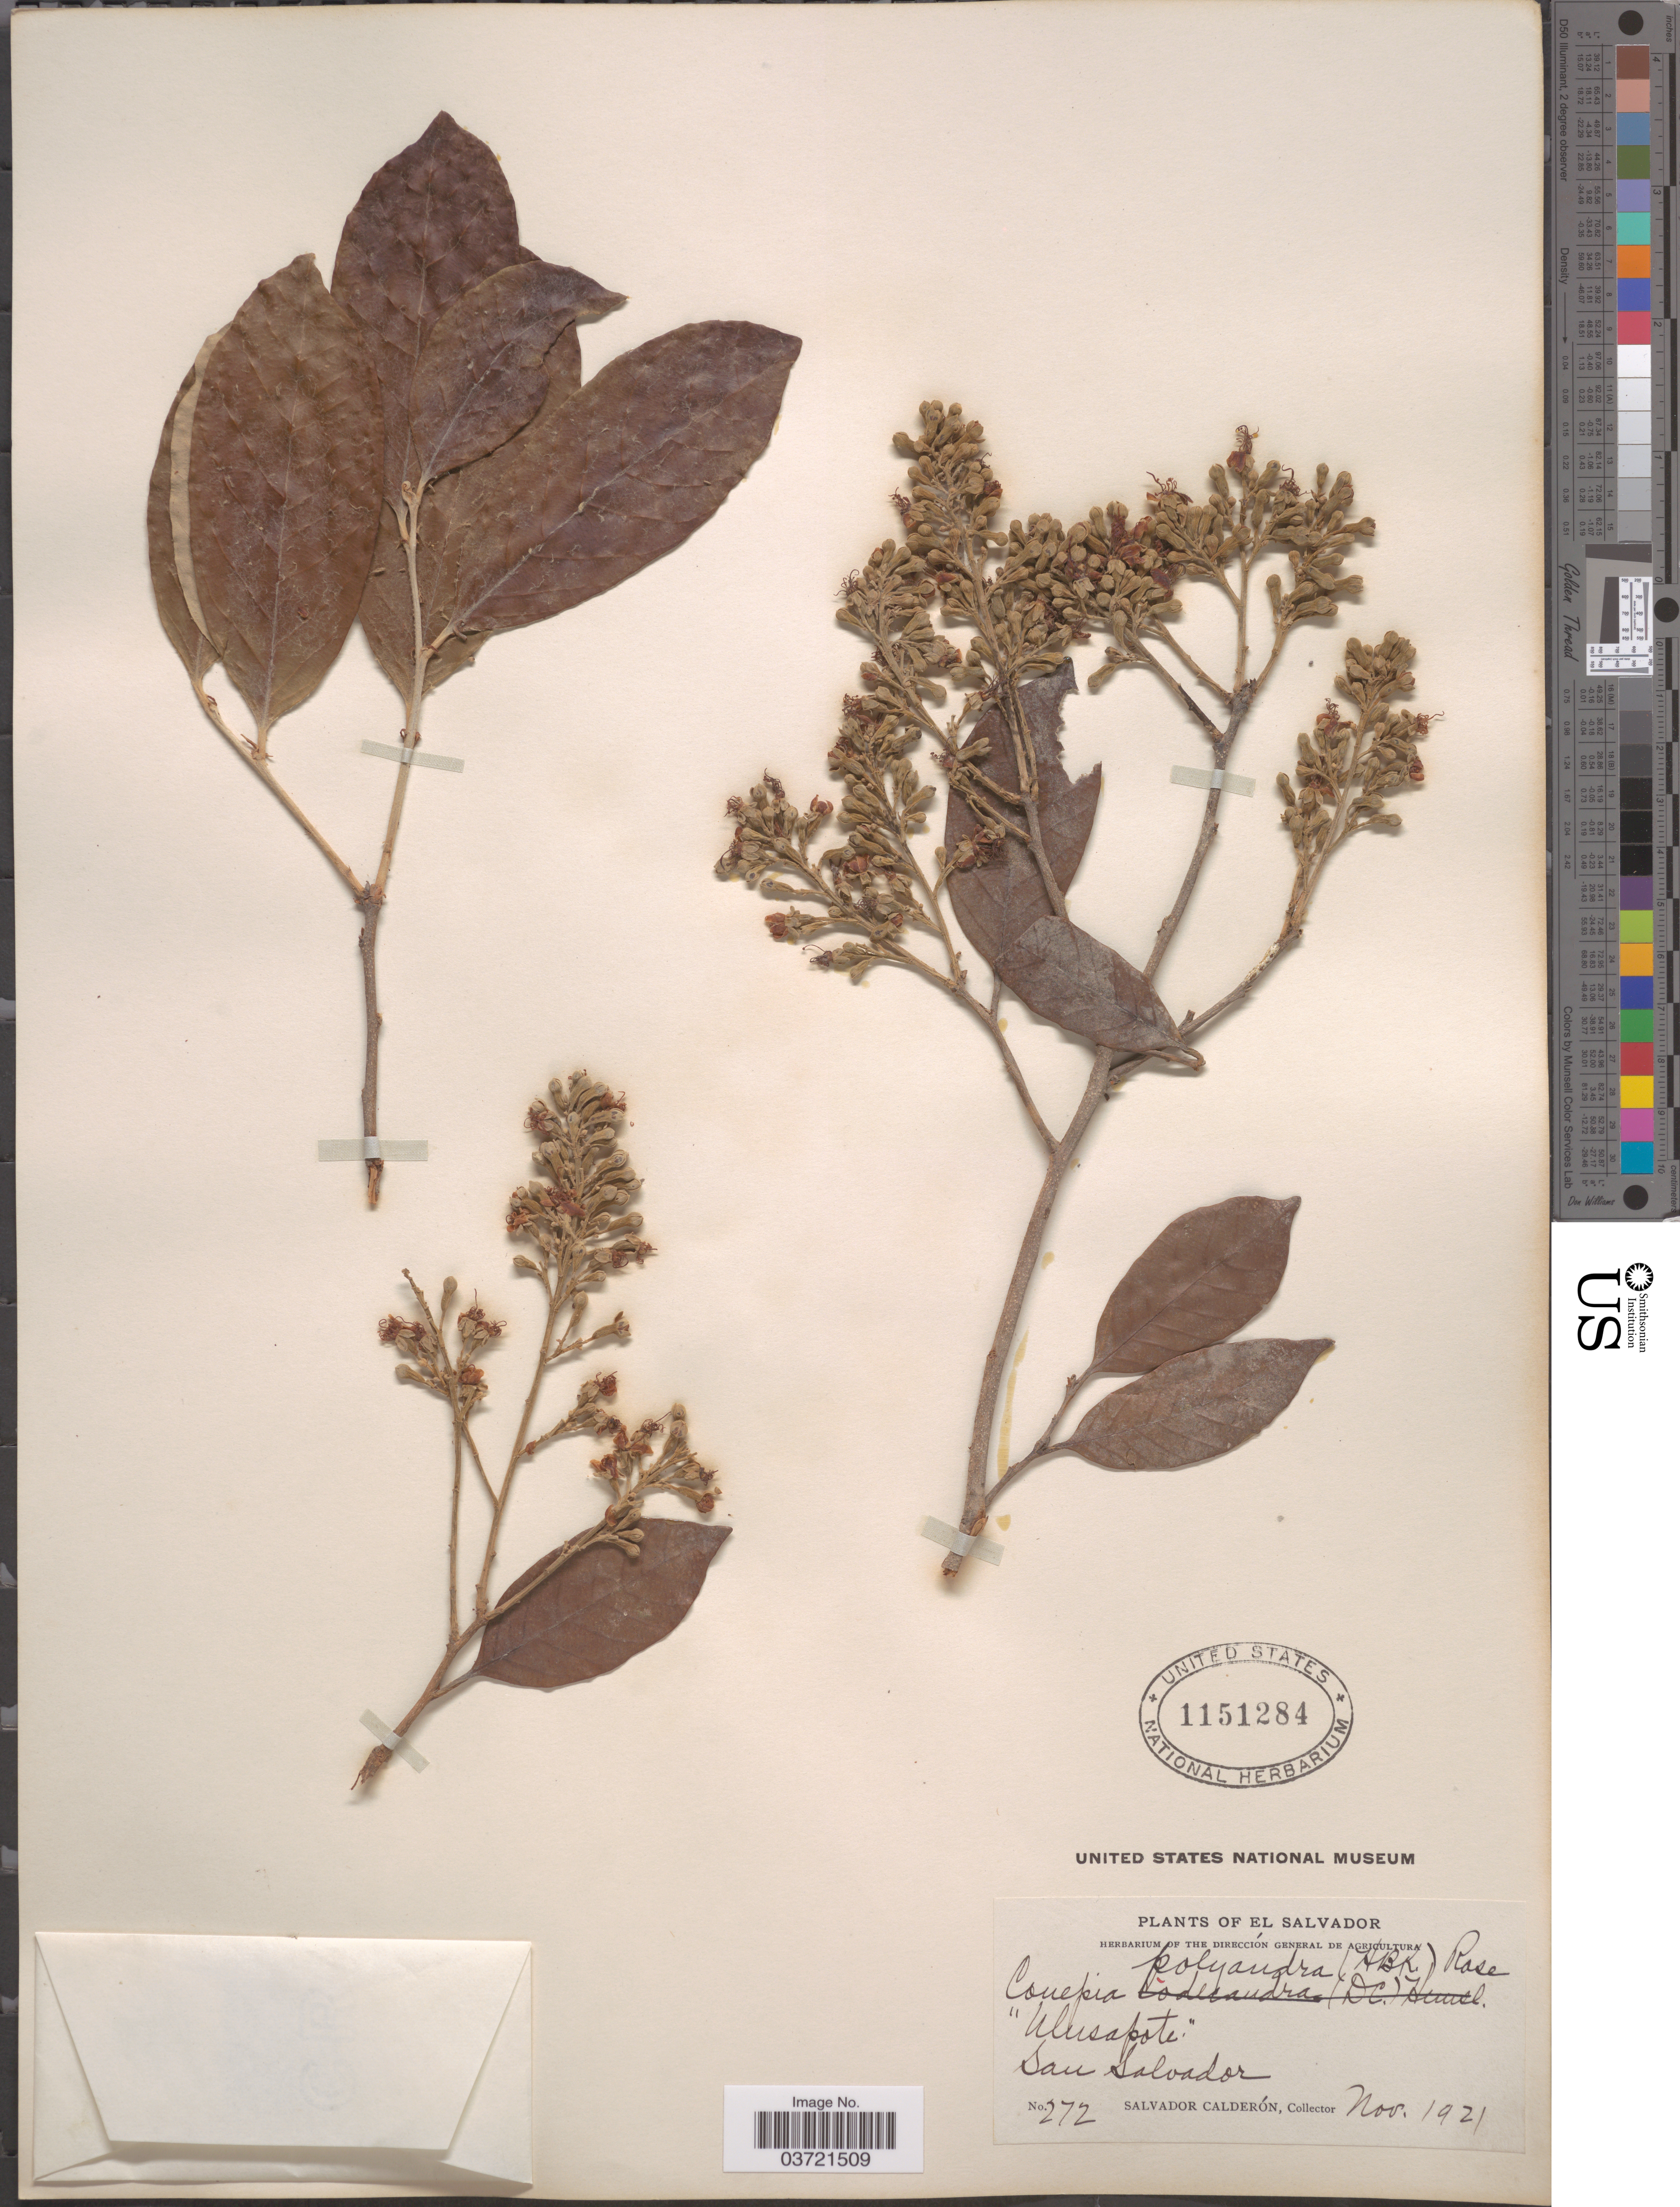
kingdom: Plantae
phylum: Tracheophyta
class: Magnoliopsida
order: Malpighiales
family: Chrysobalanaceae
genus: Couepia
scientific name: Couepia polyandra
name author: (Kunth) Rose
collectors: S. Calderón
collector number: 272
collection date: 1921-11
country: El Salvador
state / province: San Salvador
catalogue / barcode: US 1151284